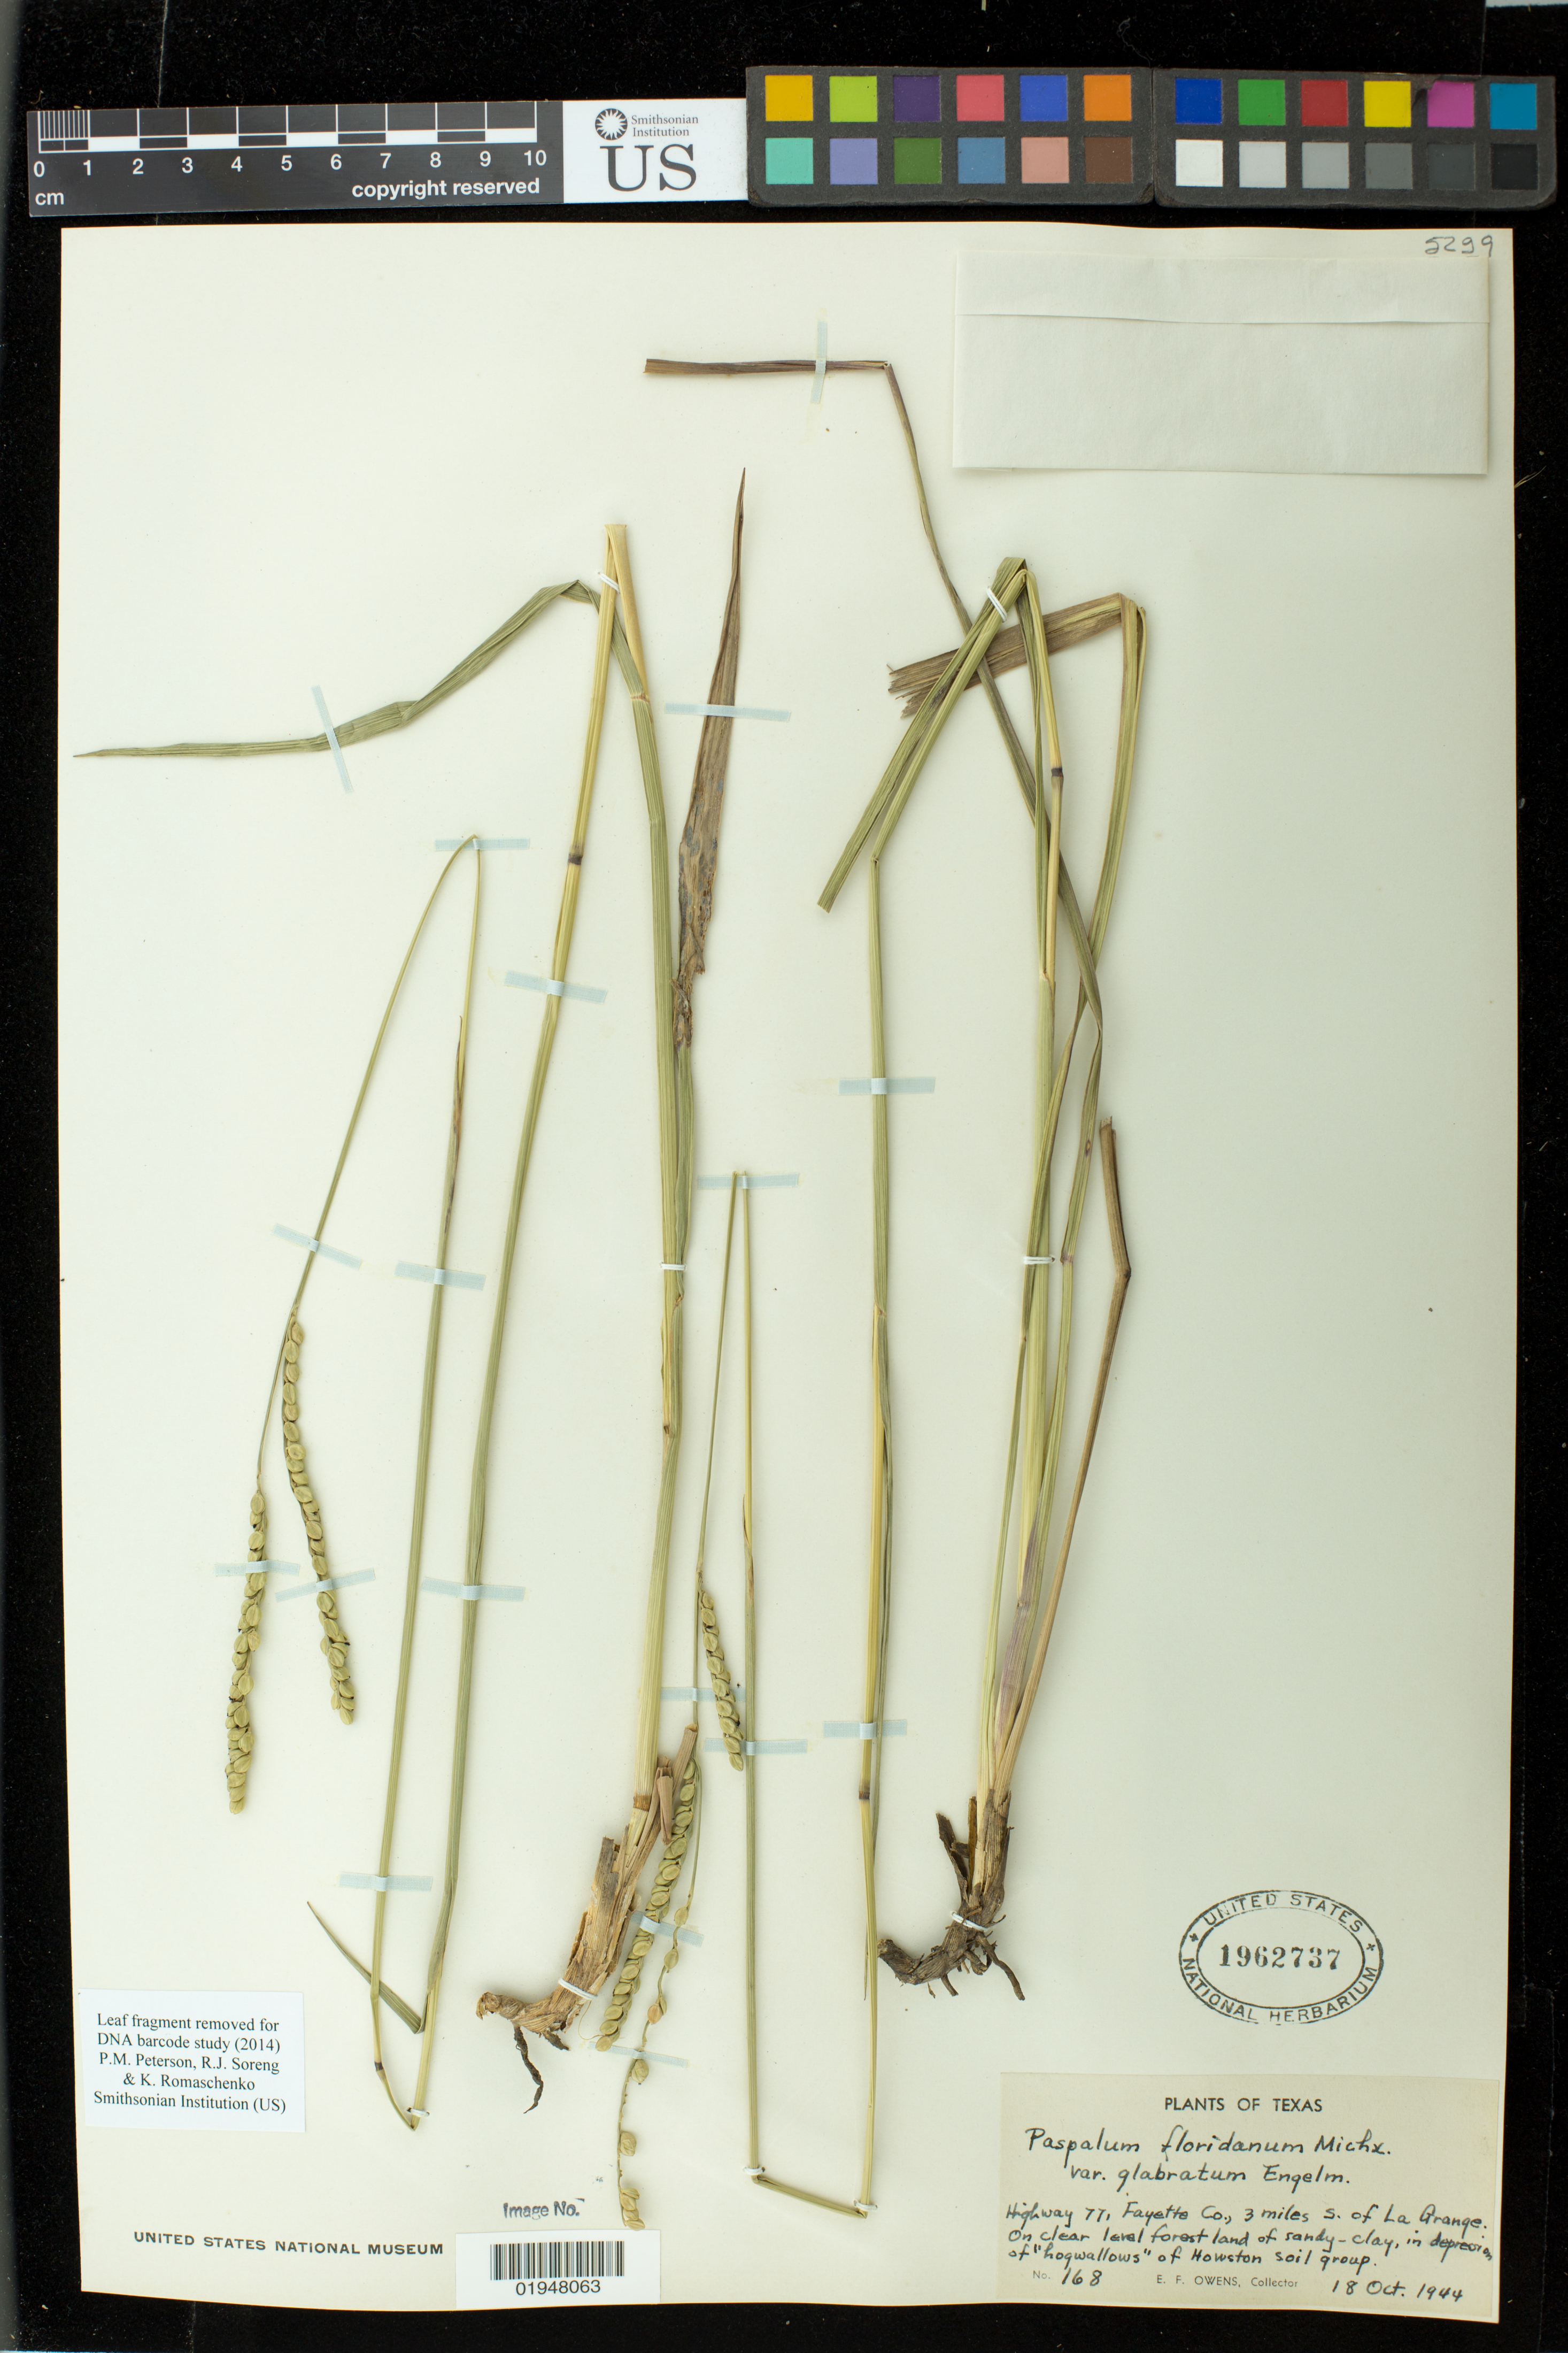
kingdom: Plantae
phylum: Tracheophyta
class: Liliopsida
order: Poales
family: Poaceae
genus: Paspalum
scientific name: Paspalum floridanum var. glabrum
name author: Vasey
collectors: E. Owens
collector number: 168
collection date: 1944-10-18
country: United States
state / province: Texas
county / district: Fayette County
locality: Highway 77, 3 miles S. of La Grange.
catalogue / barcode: US 1962737